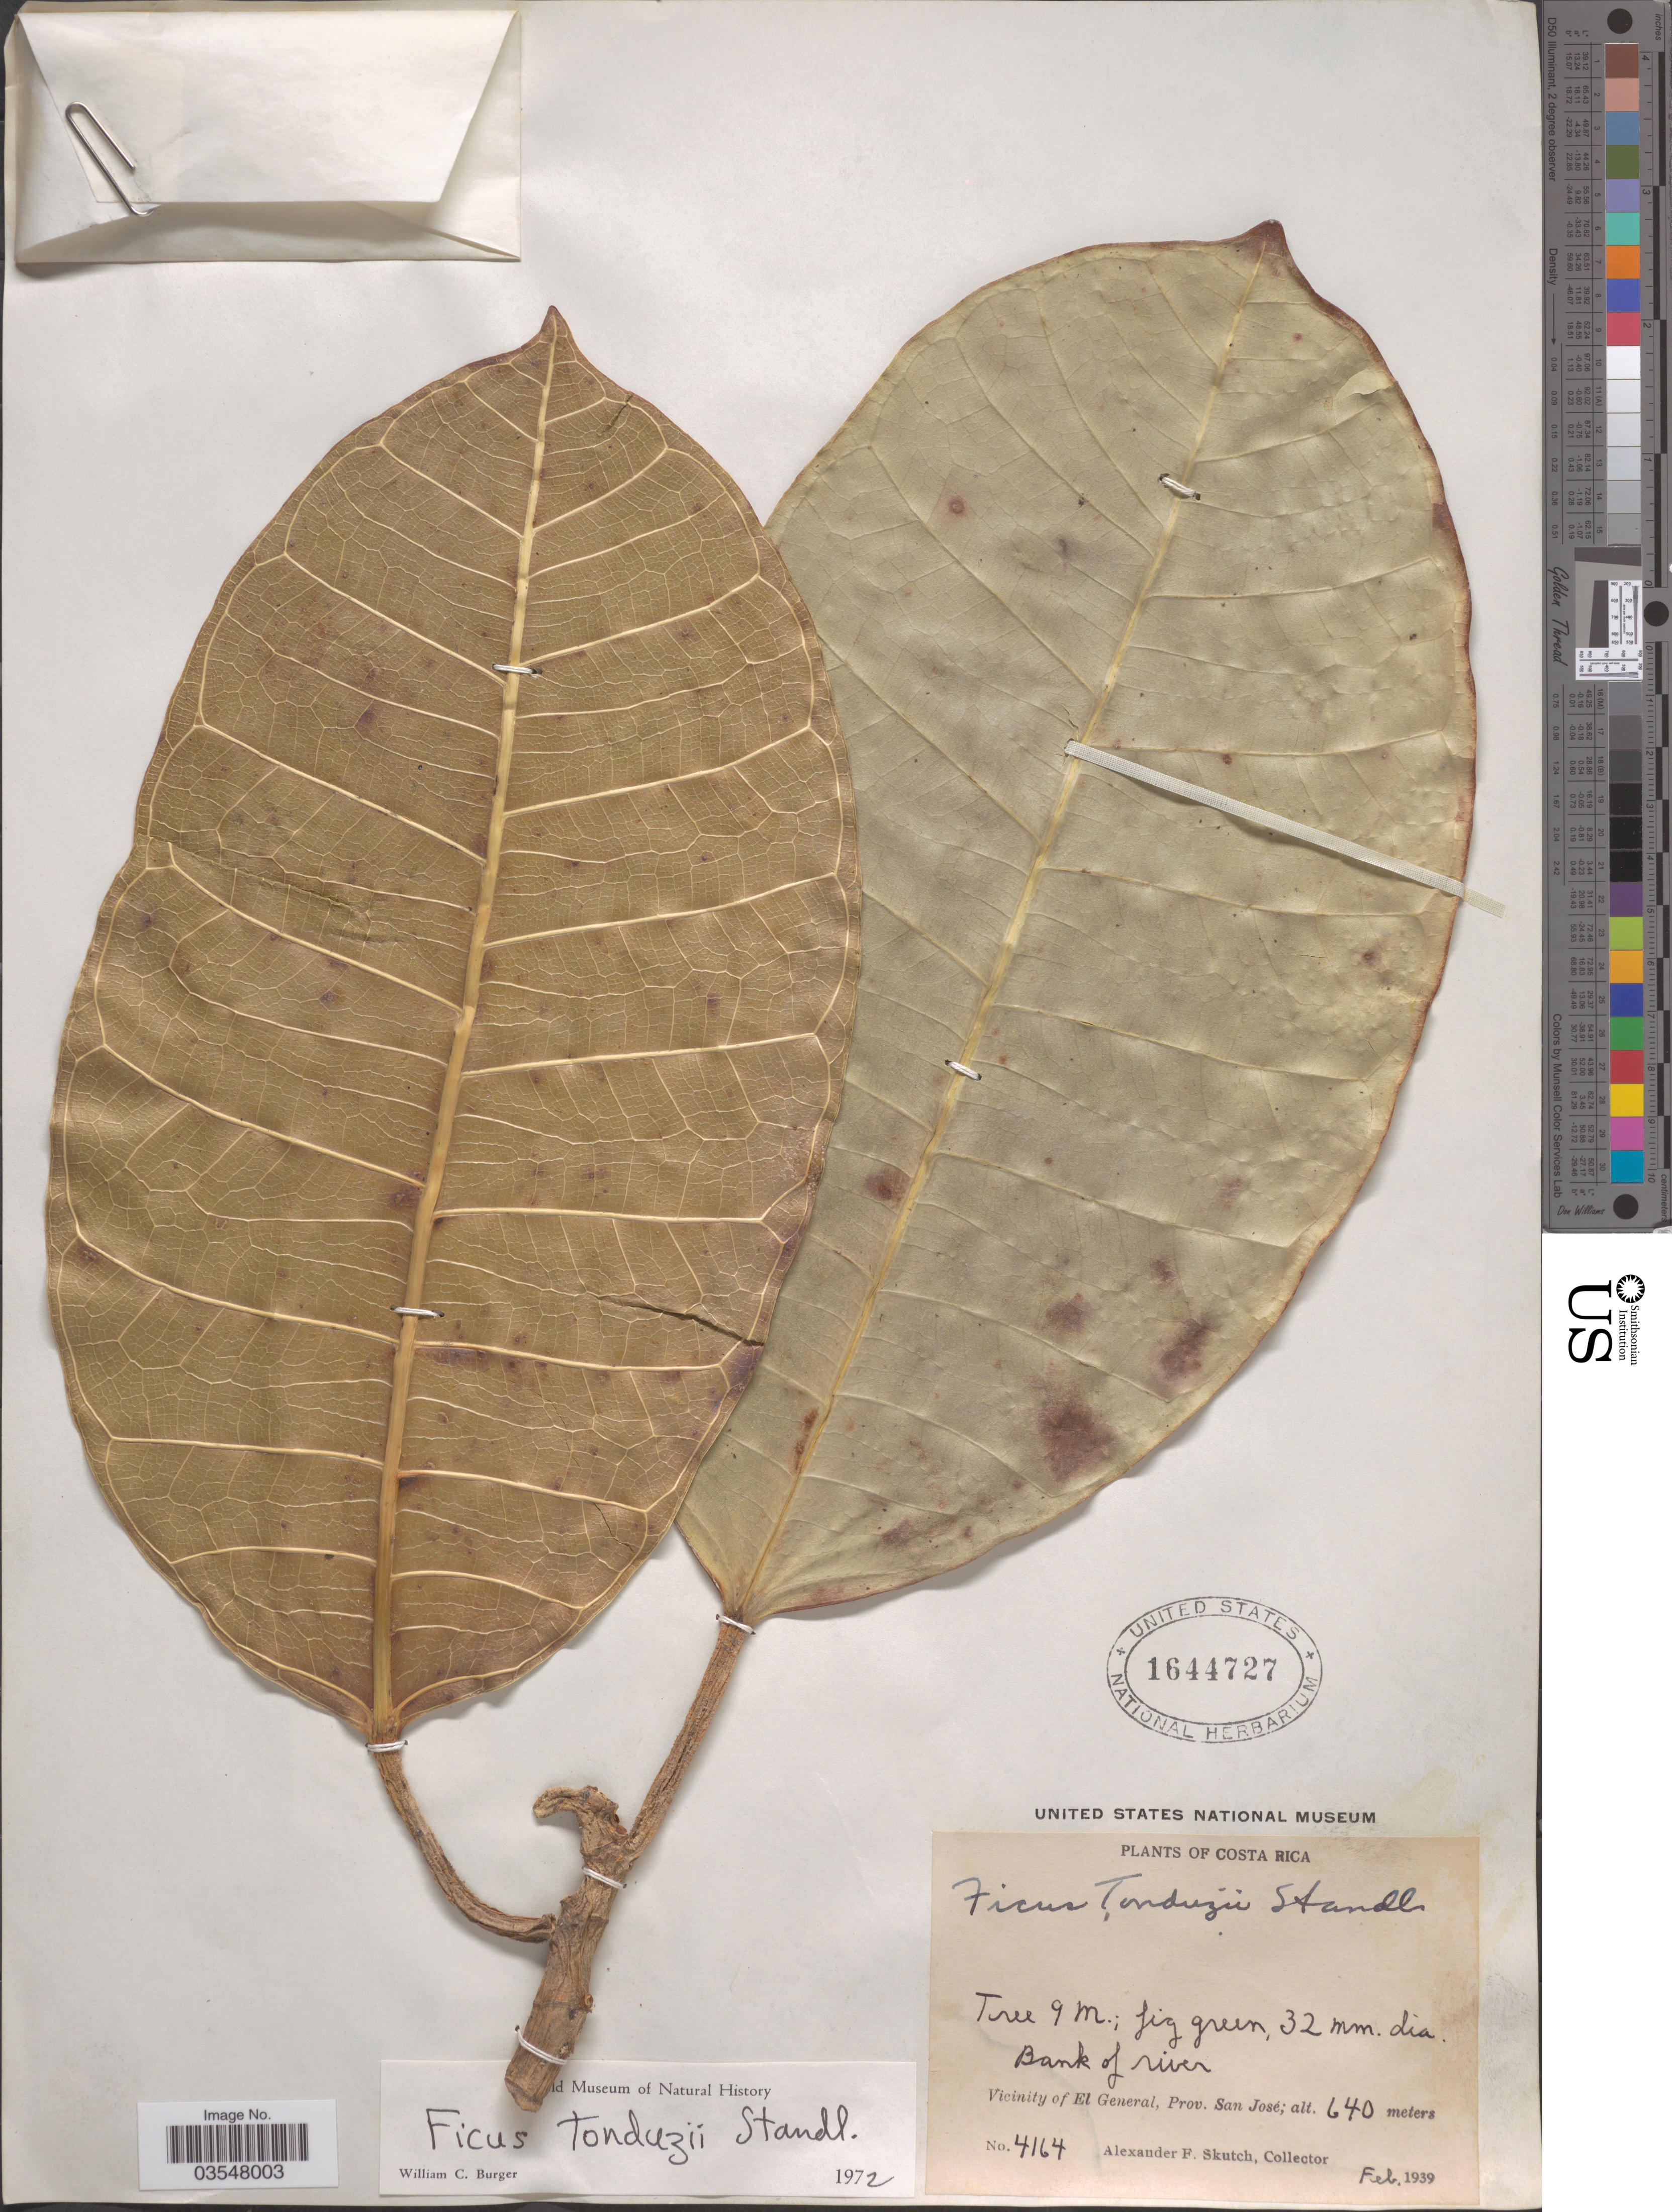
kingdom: Plantae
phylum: Tracheophyta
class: Magnoliopsida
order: Rosales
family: Moraceae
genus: Ficus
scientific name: Ficus tonduzii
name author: Standl.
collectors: A. F. Skutch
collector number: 4164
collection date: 1939-02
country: Costa Rica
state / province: San José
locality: Bank of river. Vicinity of El General.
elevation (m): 640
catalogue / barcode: US 1644727